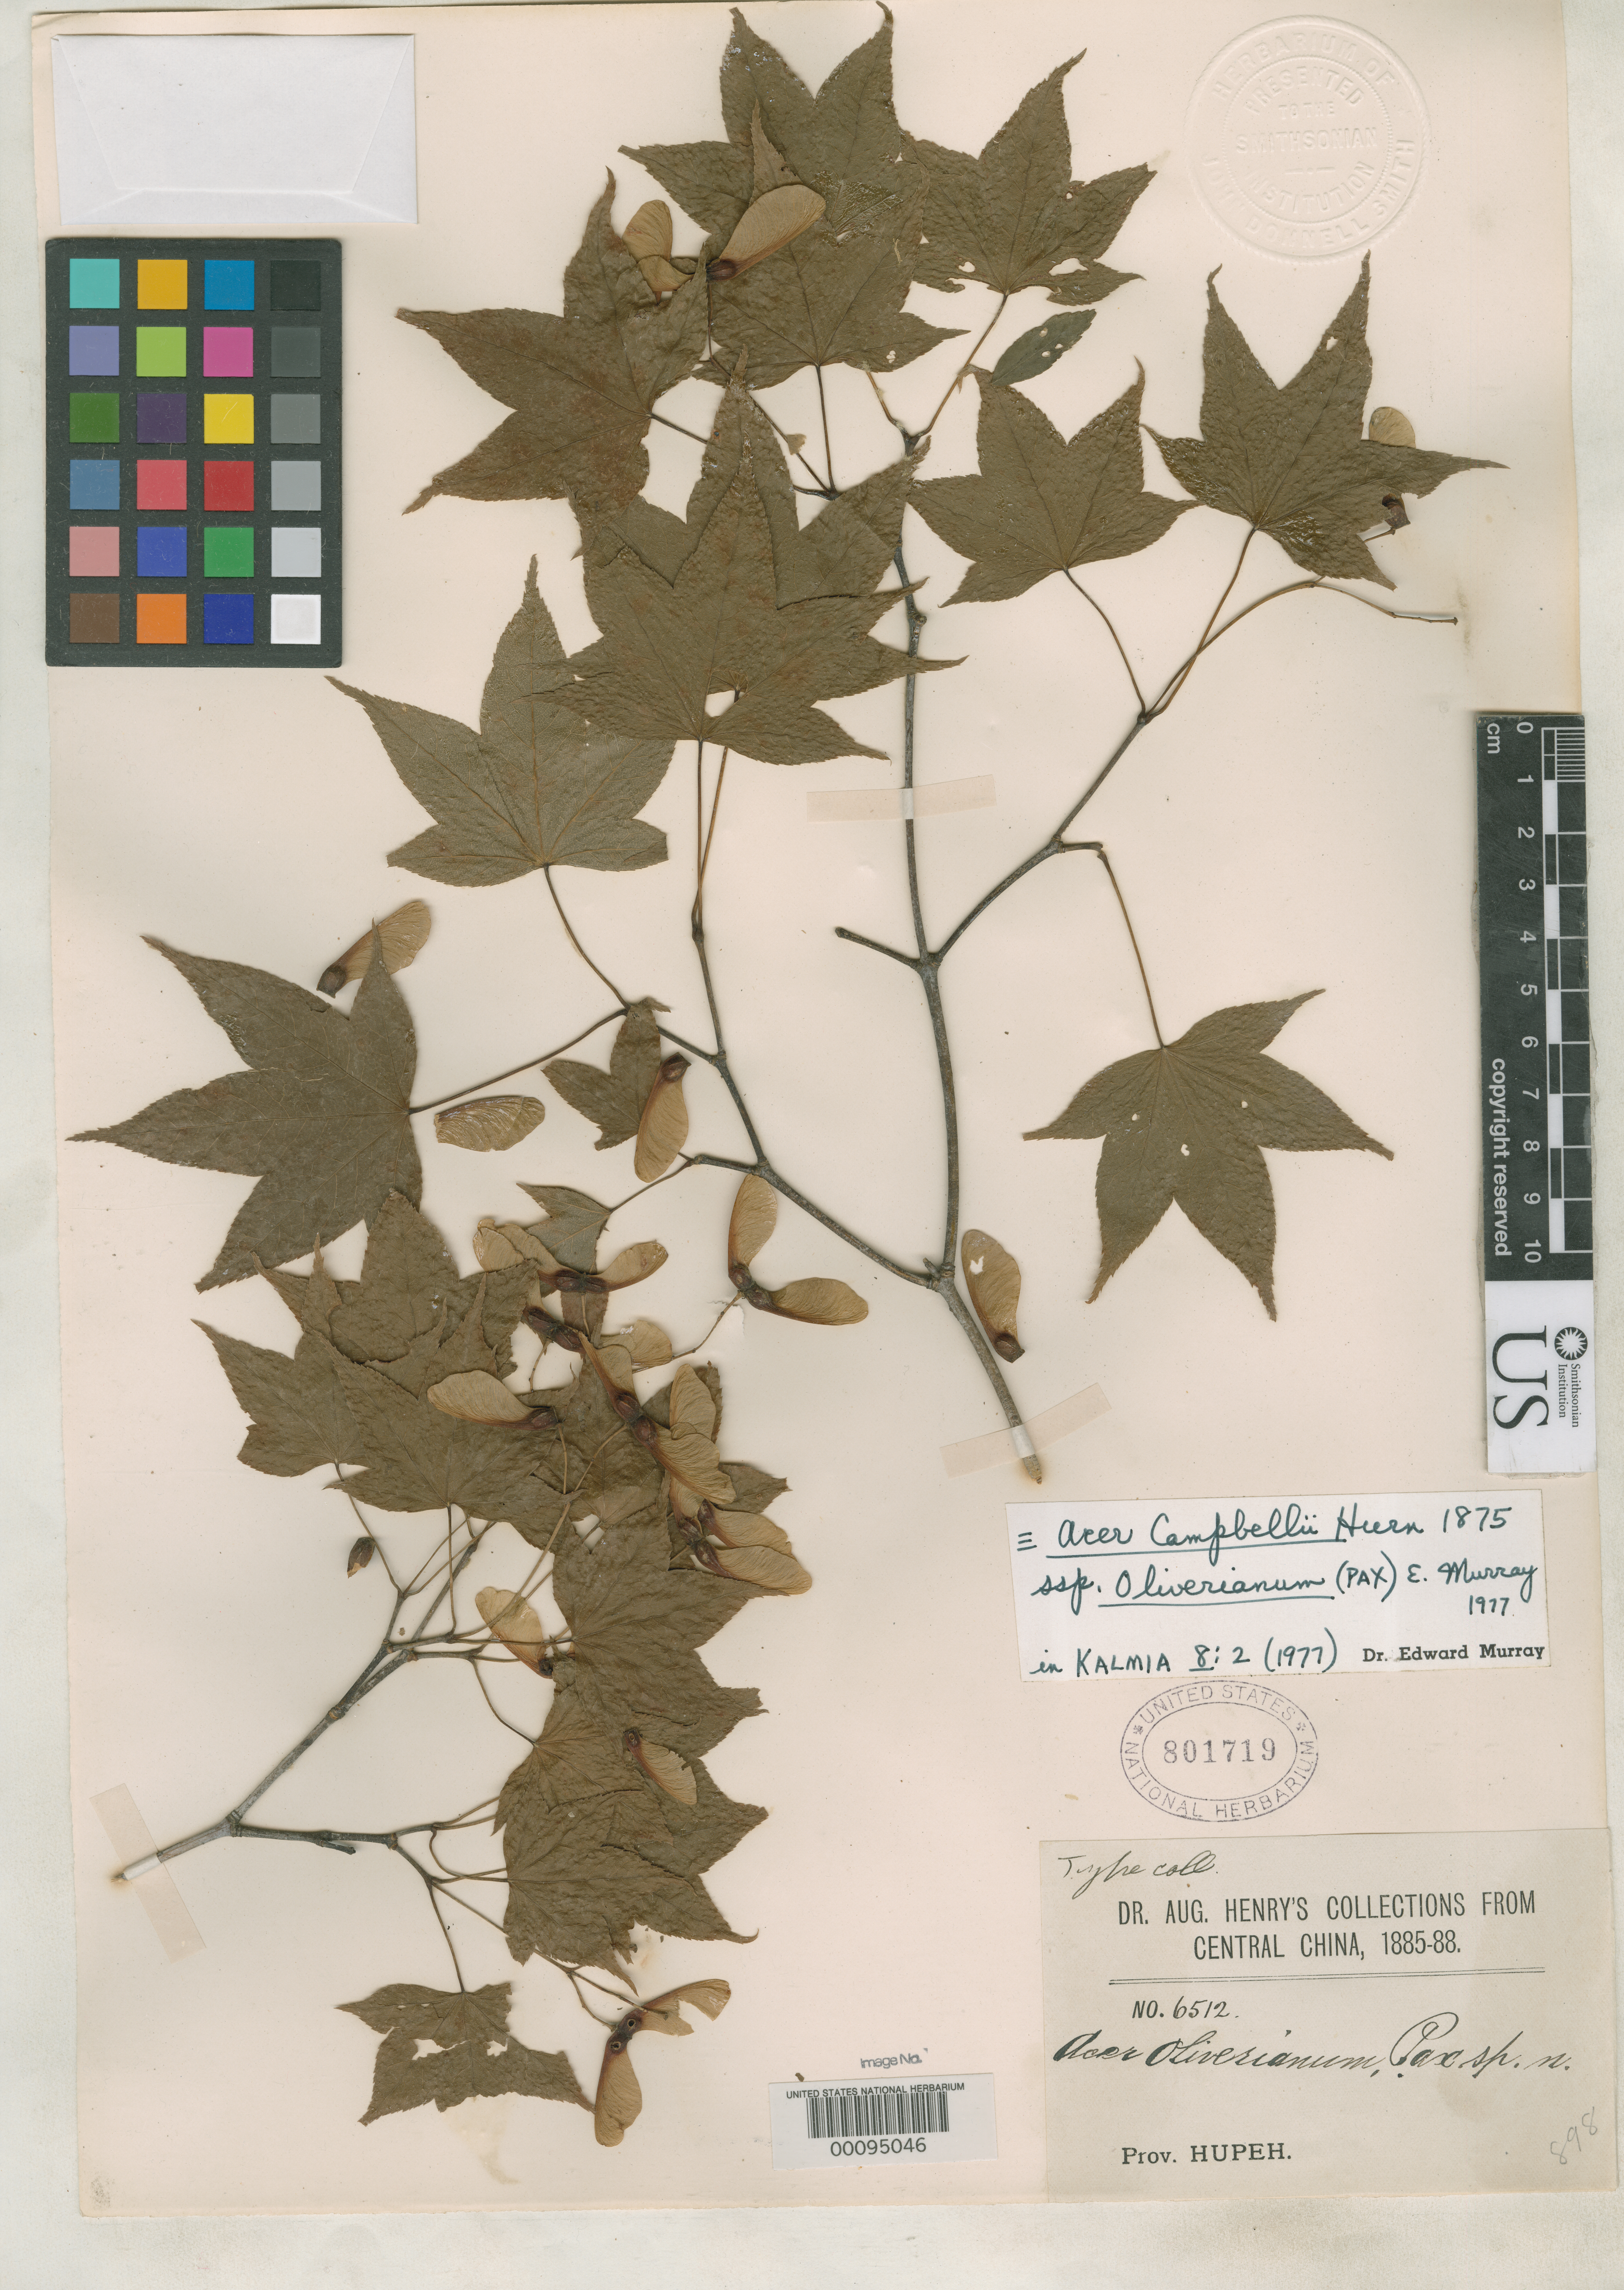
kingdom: Plantae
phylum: Tracheophyta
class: Magnoliopsida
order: Sapindales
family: Sapindaceae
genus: Acer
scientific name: Acer oliverianum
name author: Pax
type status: Isotype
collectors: A. Henry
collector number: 6512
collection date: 1885/1888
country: China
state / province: Hubei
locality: Central China. Prov. Hupeh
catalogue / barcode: US 801719